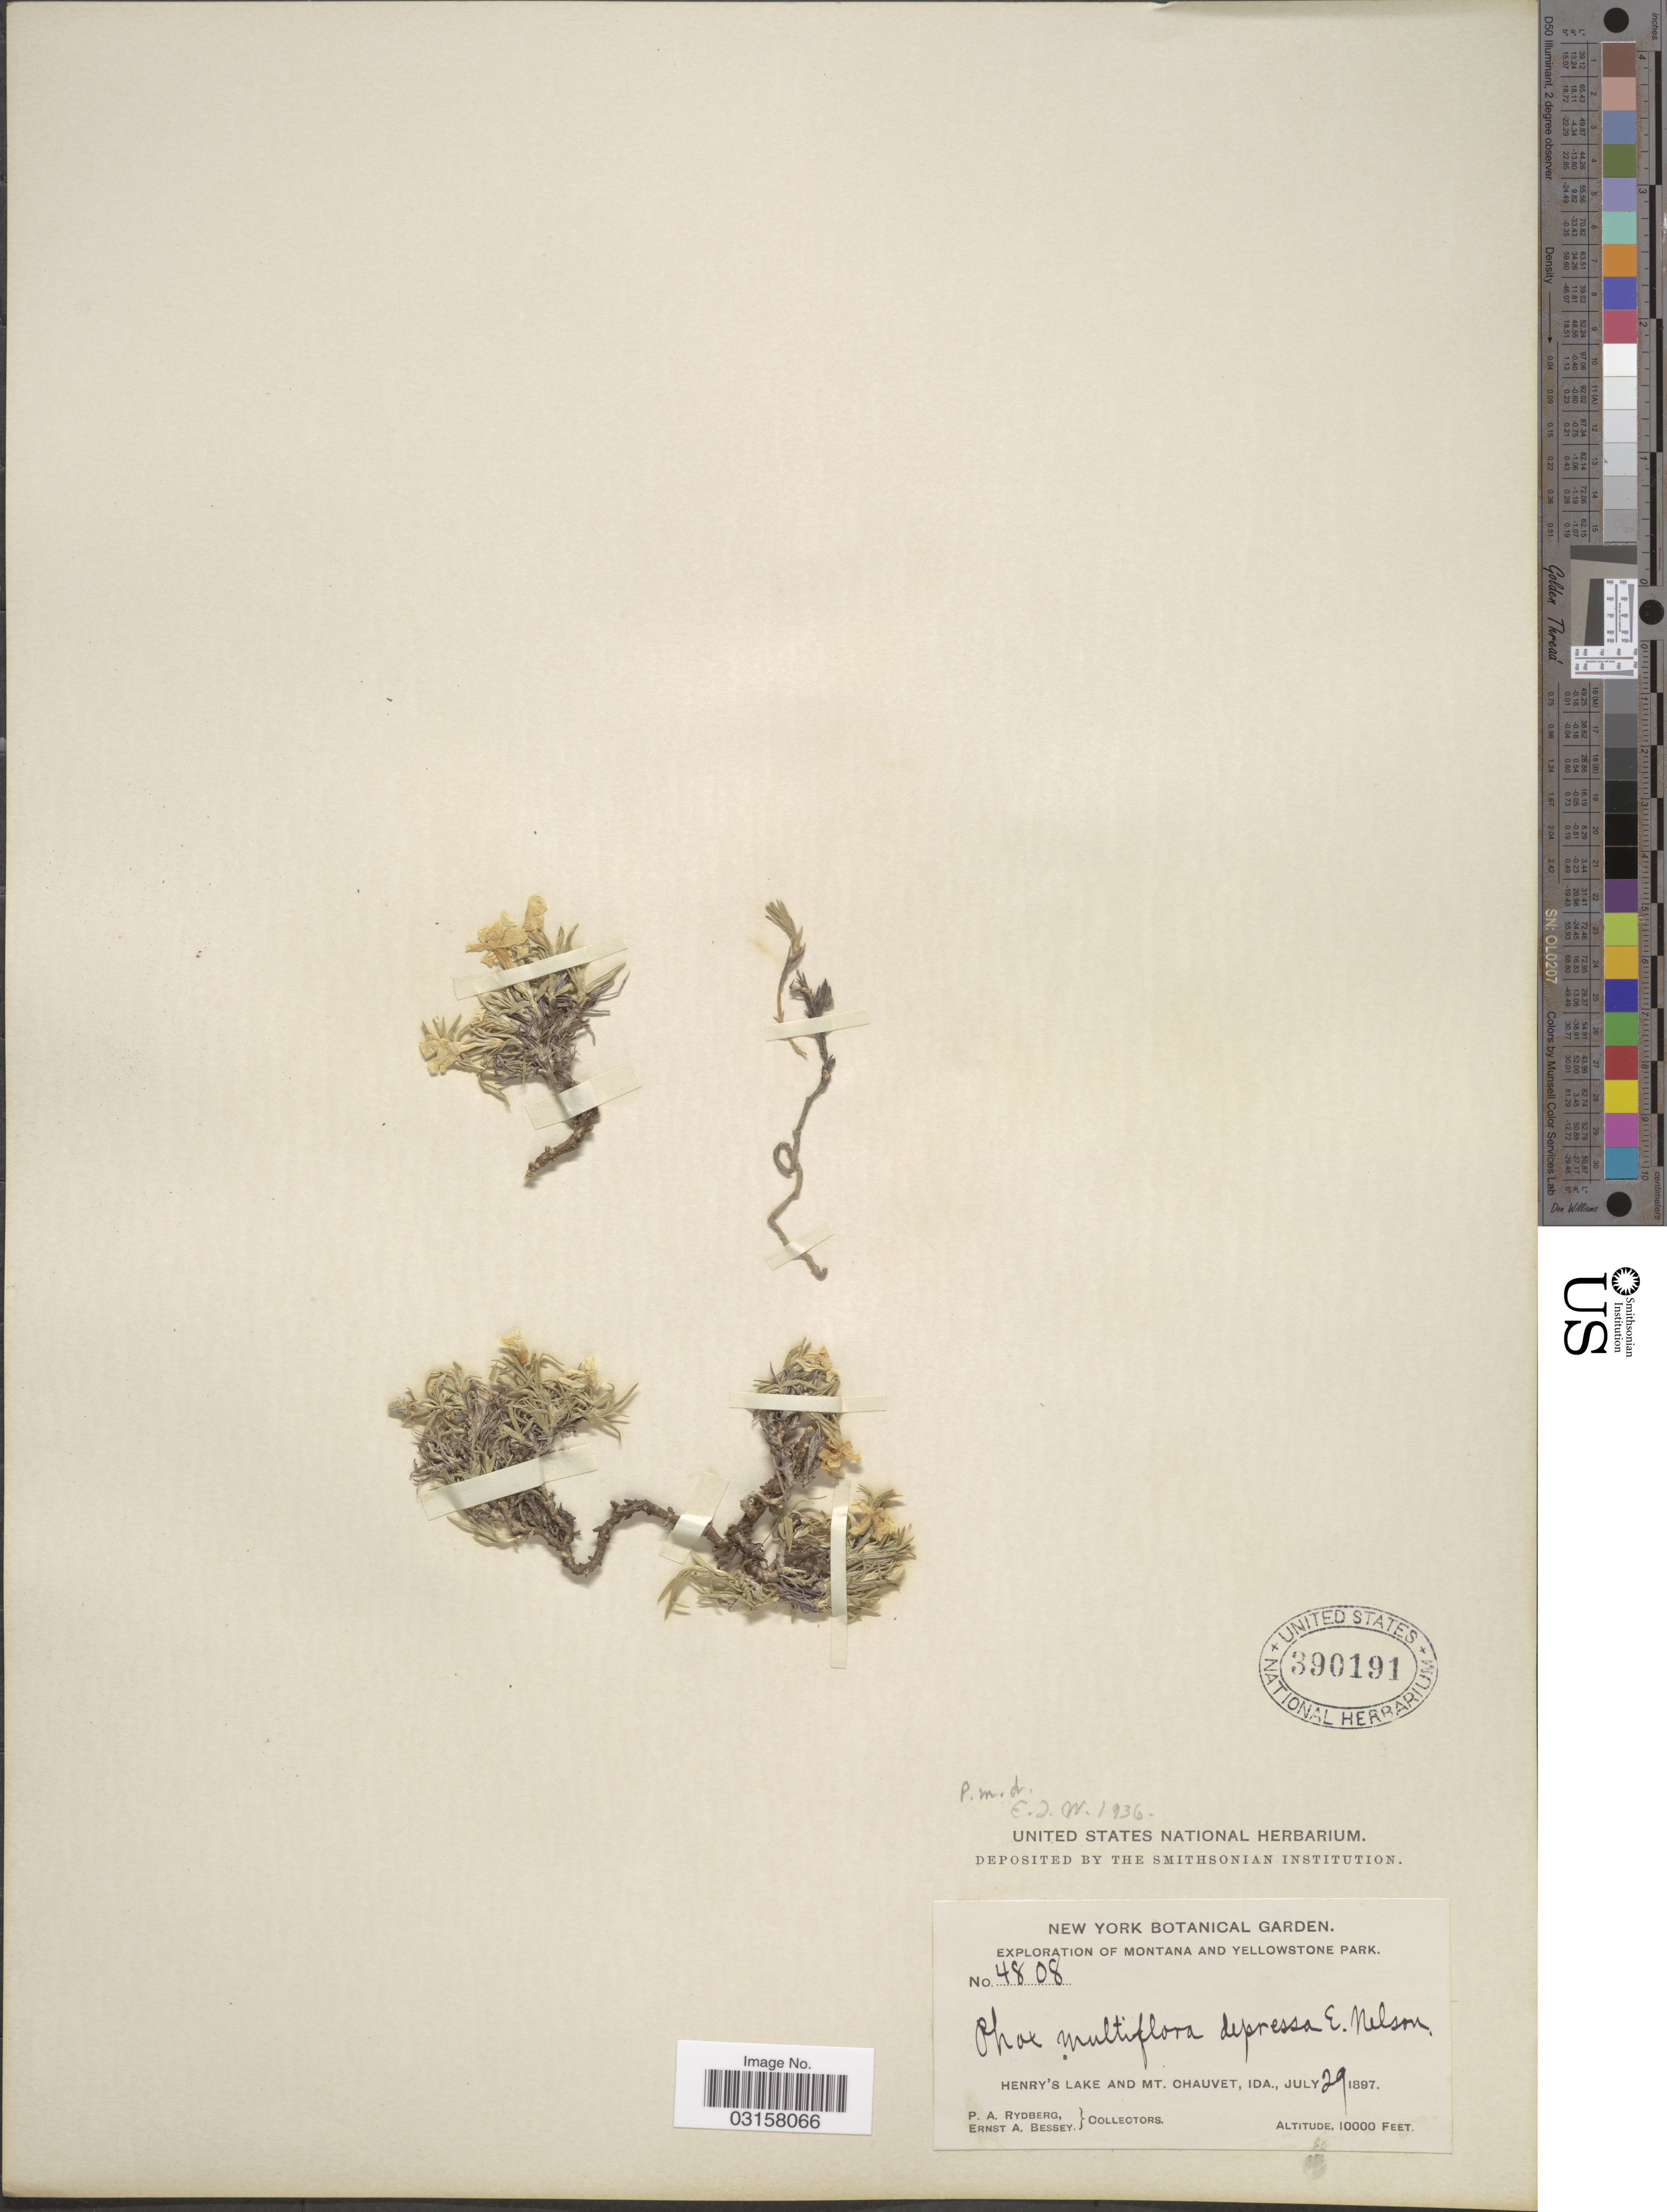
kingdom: Plantae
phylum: Tracheophyta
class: Magnoliopsida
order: Ericales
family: Polemoniaceae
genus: Phlox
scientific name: Phlox multiflora subsp. depressa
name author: (E.E. Nelson) Wherry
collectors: P. A. Rydberg & E. A. Bessey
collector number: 4808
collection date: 1897-07-29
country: United States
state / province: Idaho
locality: Henry's Lake and Mt. Chauvet.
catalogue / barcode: US 390191